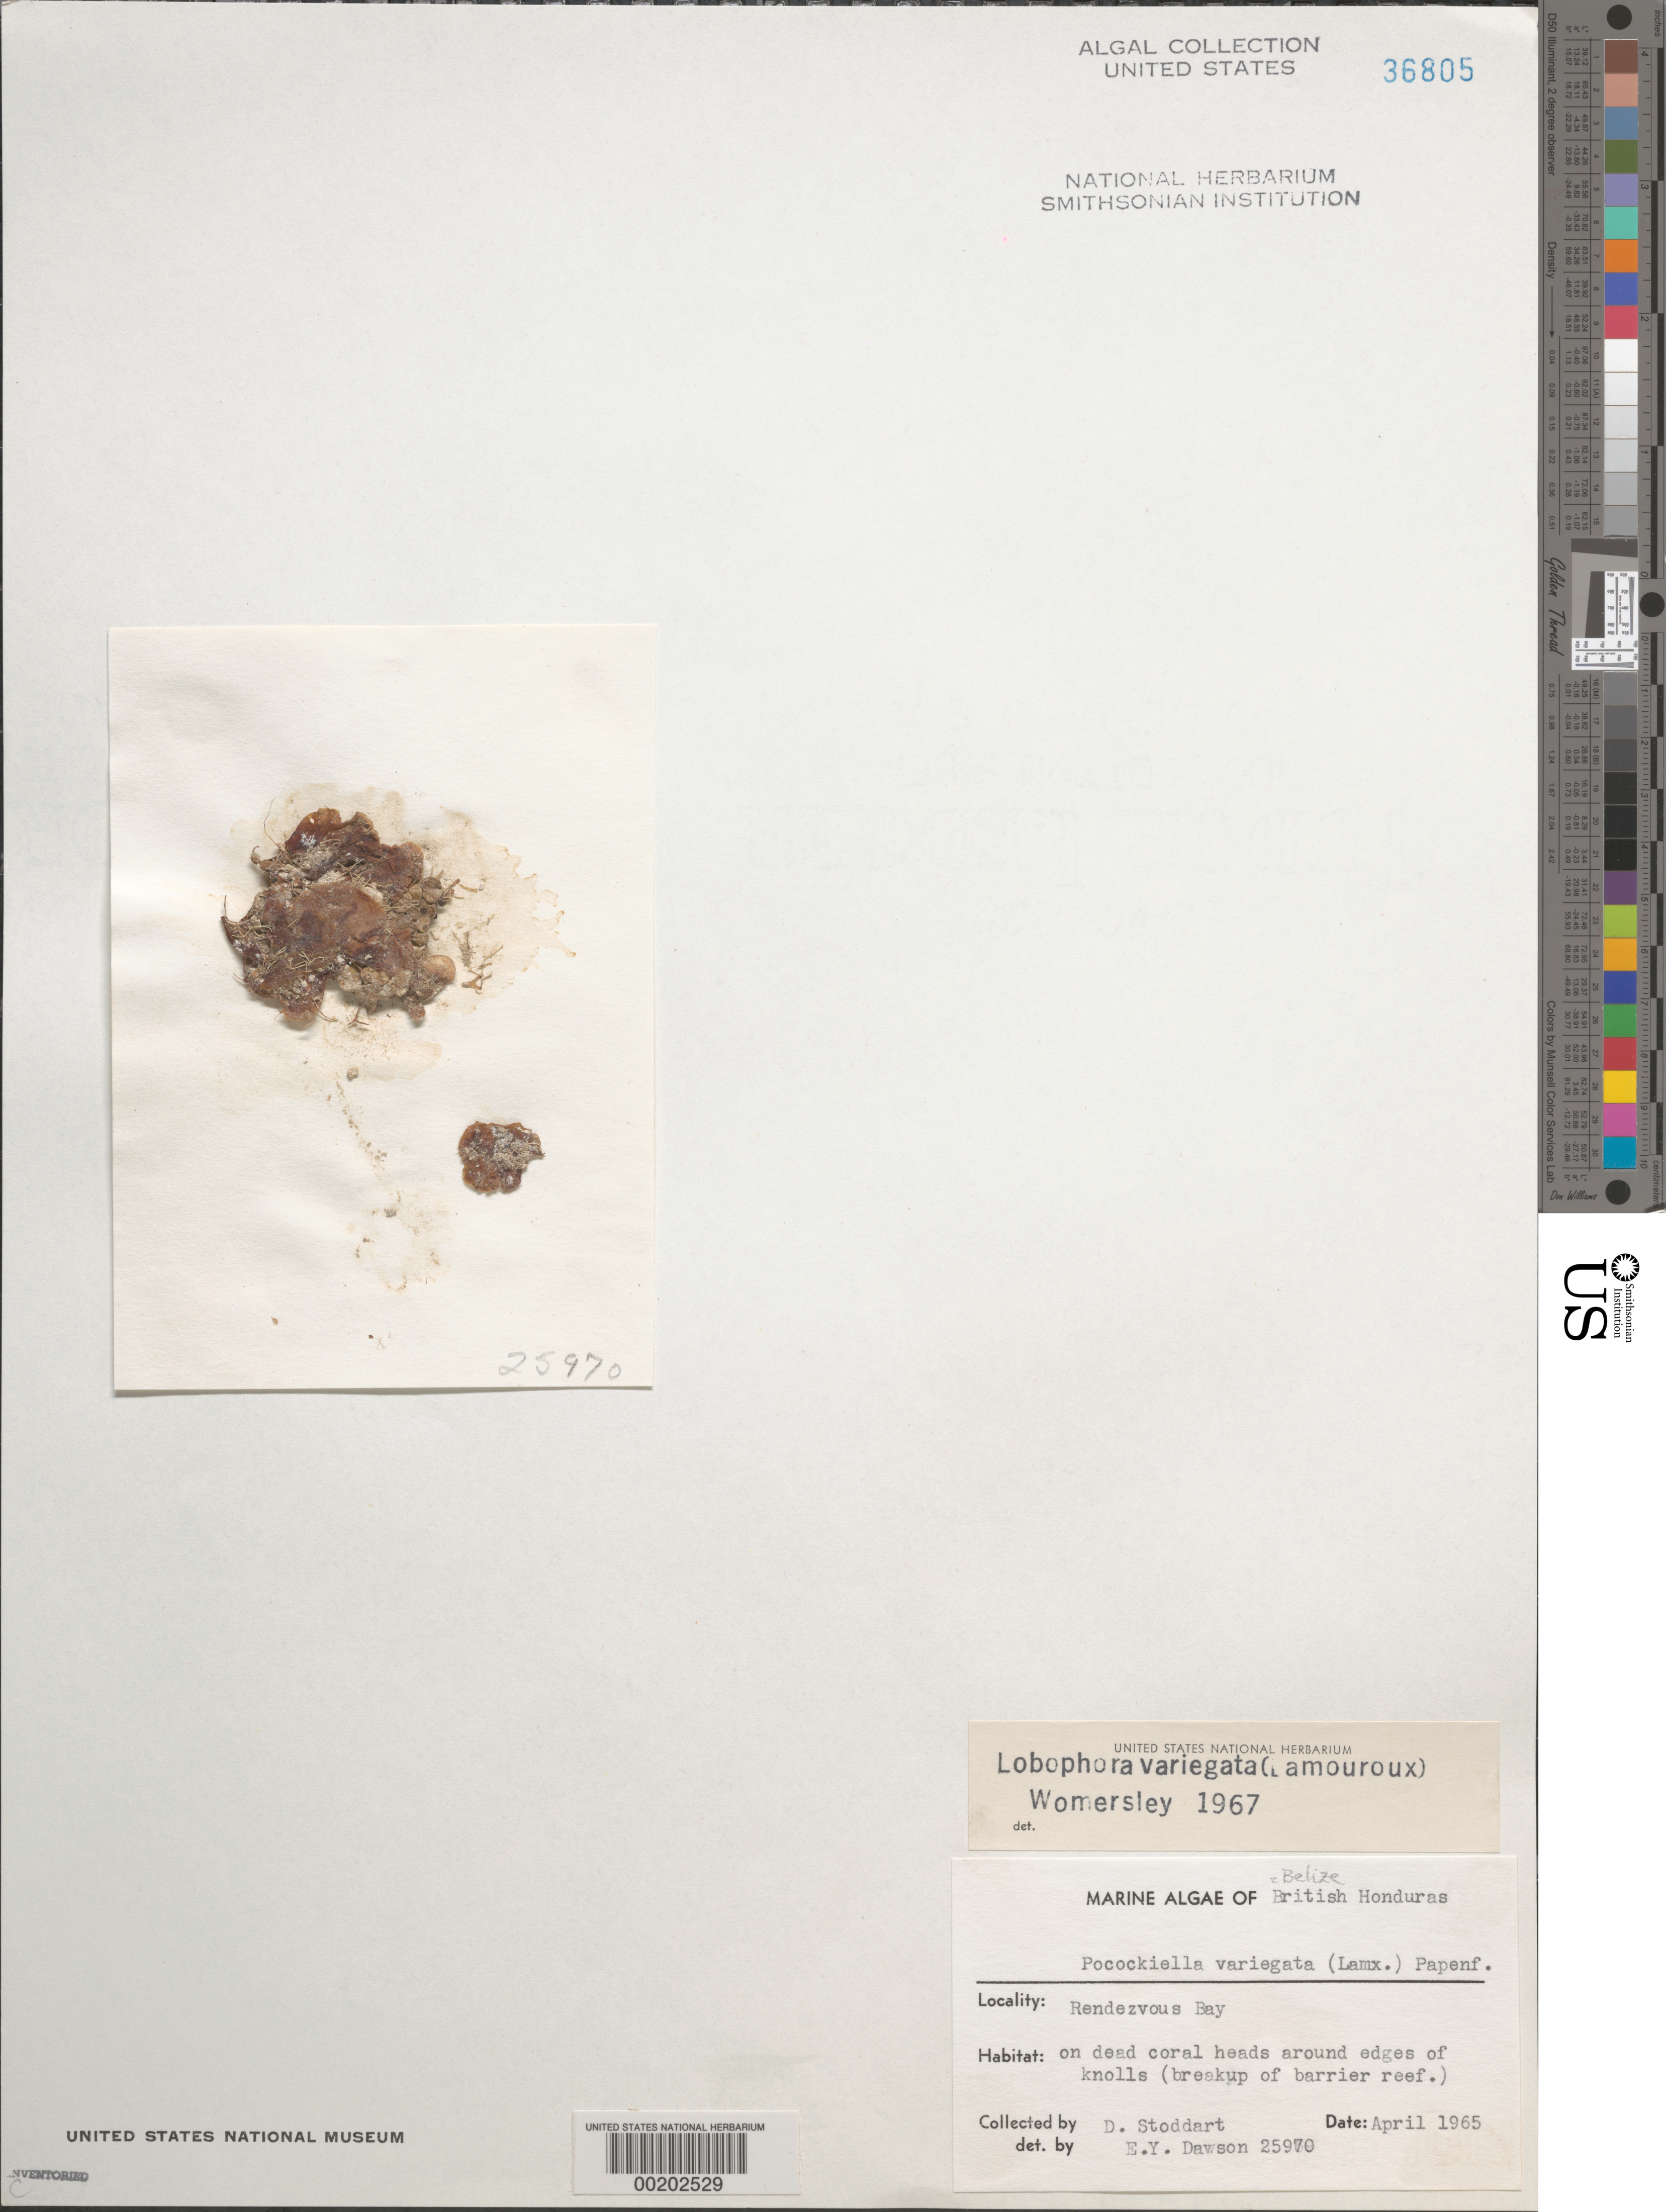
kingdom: Chromista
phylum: Ochrophyta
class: Phaeophyceae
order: Dictyotales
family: Dictyotaceae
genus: Lobophora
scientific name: Lobophora variegata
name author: (J.V.Lamouroux) Womersley & E.C. Oliveira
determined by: Womersley, H. B. S.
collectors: D. Stoddart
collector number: EYD 25970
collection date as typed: Apr 1965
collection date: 1965-04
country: Belize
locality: Rendezvous Bay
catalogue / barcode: US 36805